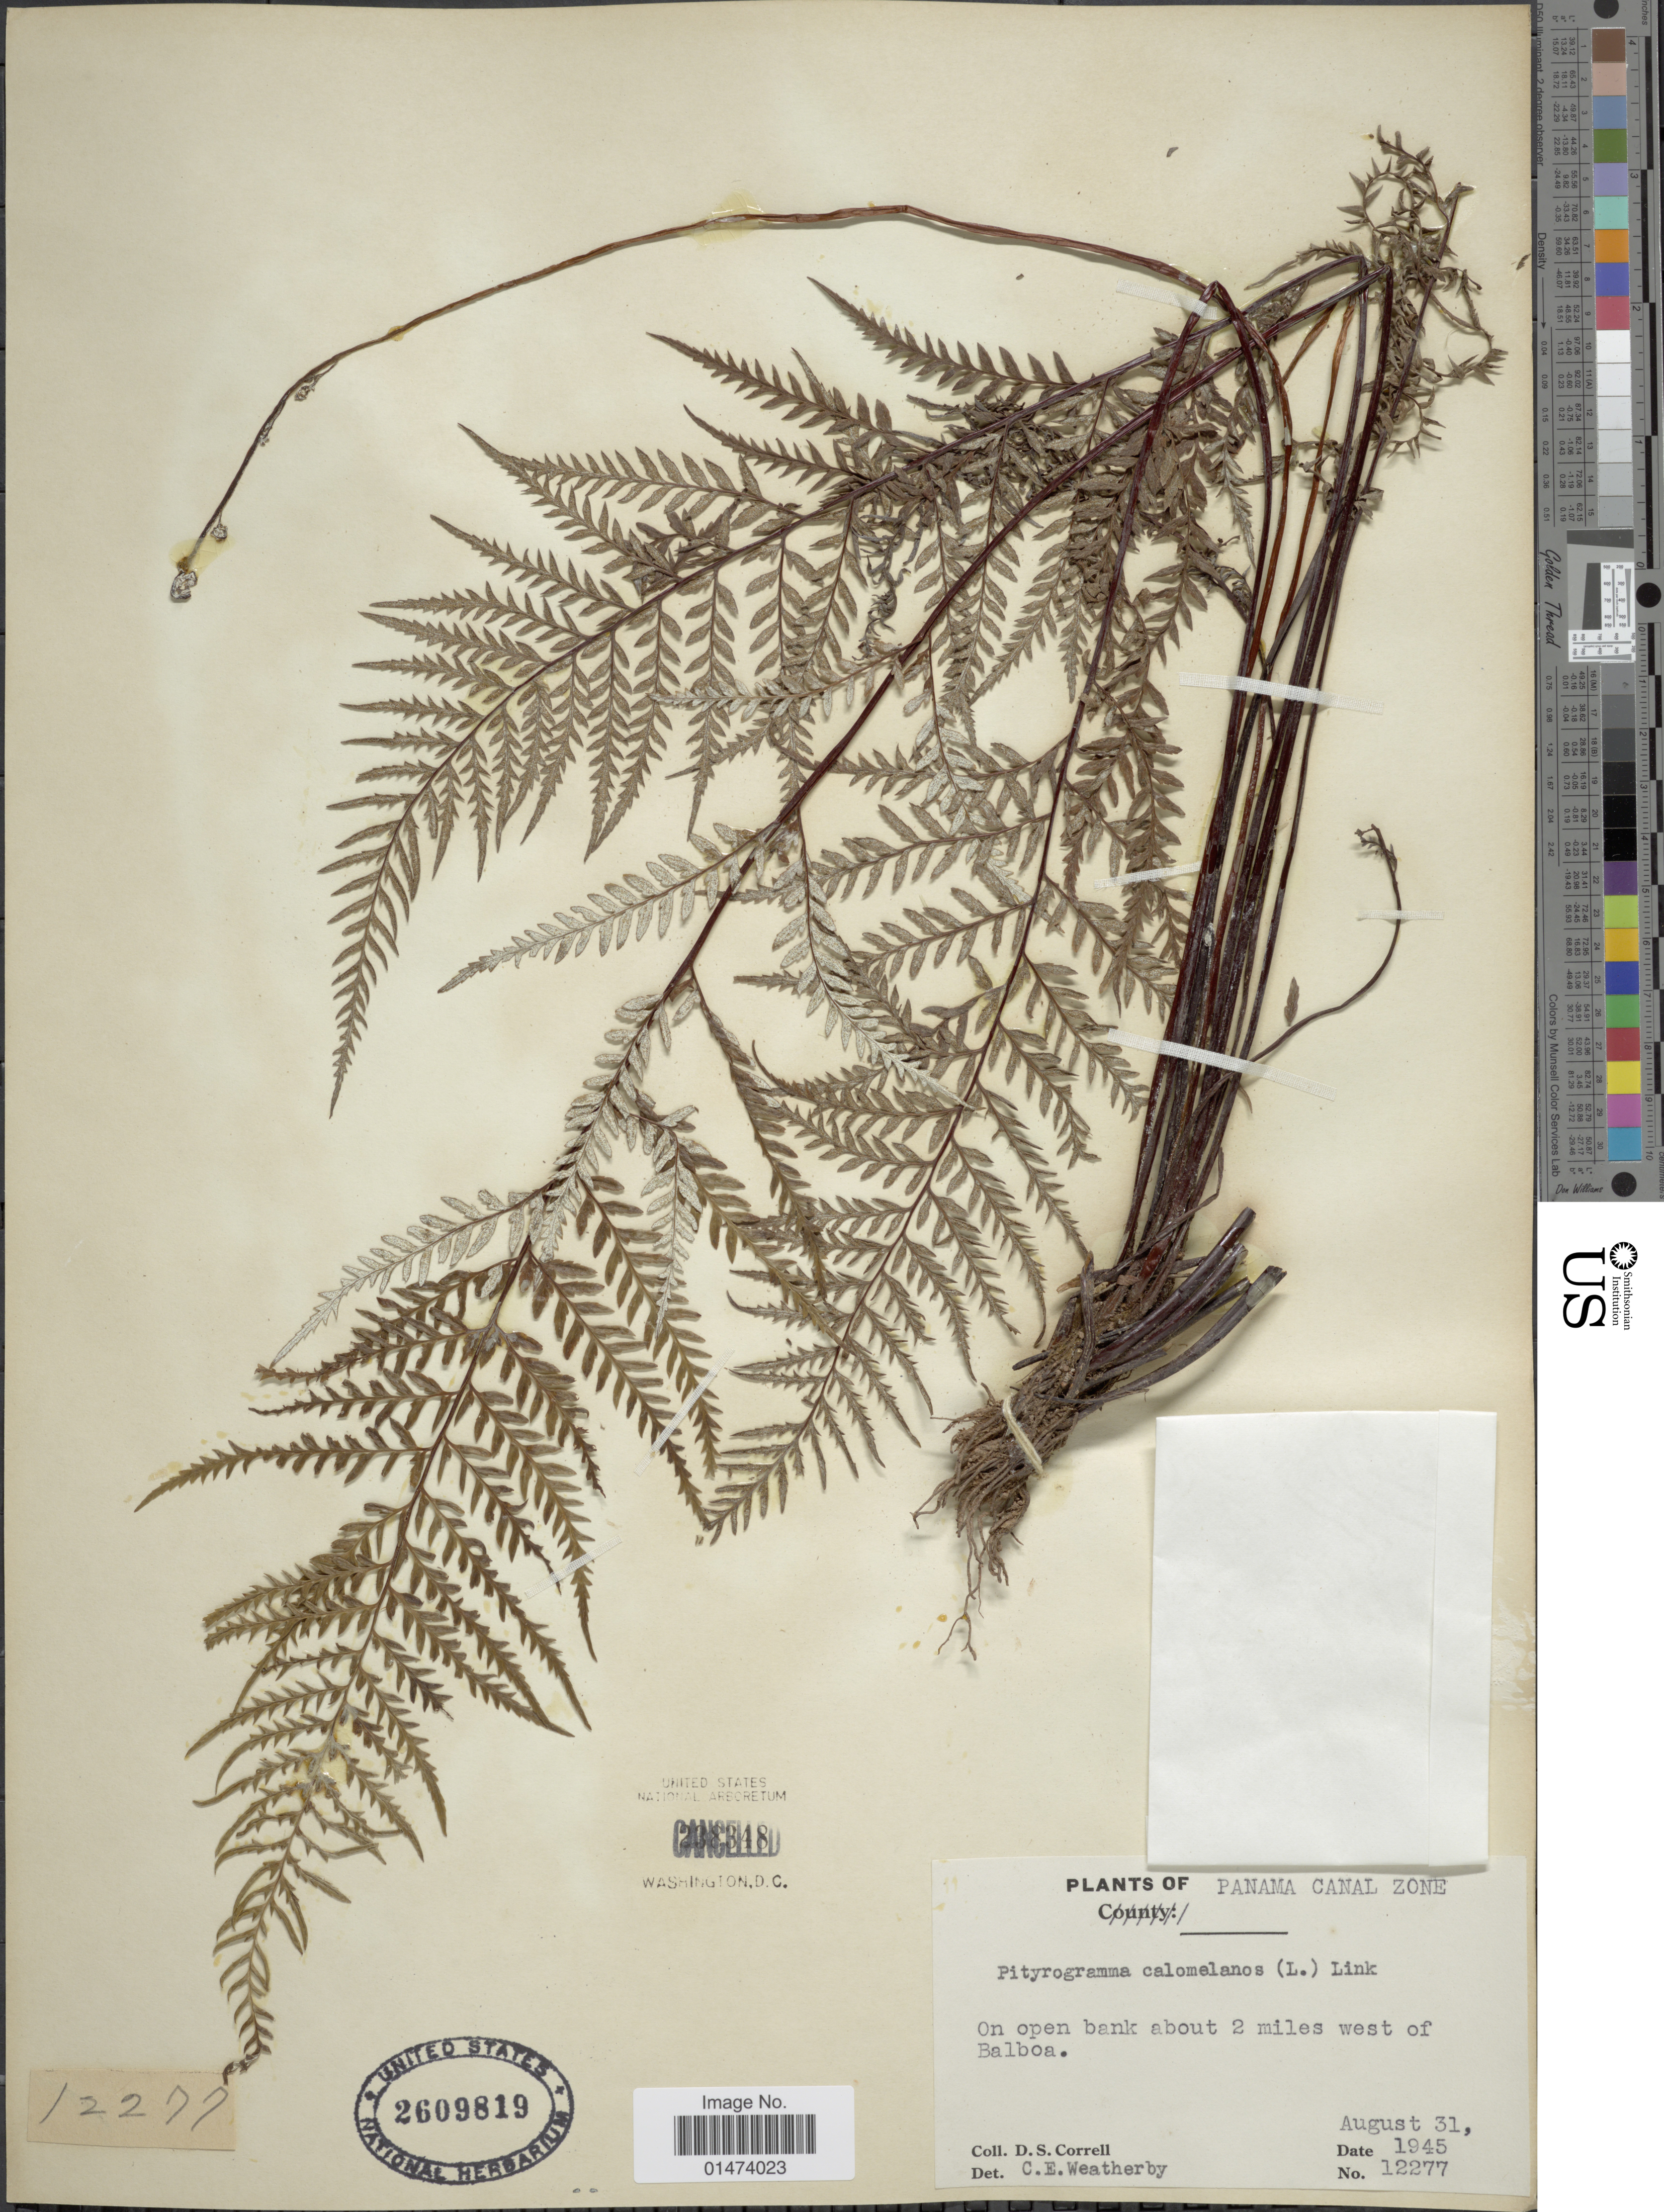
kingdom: Plantae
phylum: Tracheophyta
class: Polypodiopsida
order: Polypodiales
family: Pteridaceae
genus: Pityrogramma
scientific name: Pityrogramma calomelanos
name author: (L.) Link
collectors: D. S. Correll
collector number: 12277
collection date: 1945-08-13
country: Panama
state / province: Colón / Panamá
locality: On open bank about 2 miles west of Balboa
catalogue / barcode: US 2609819